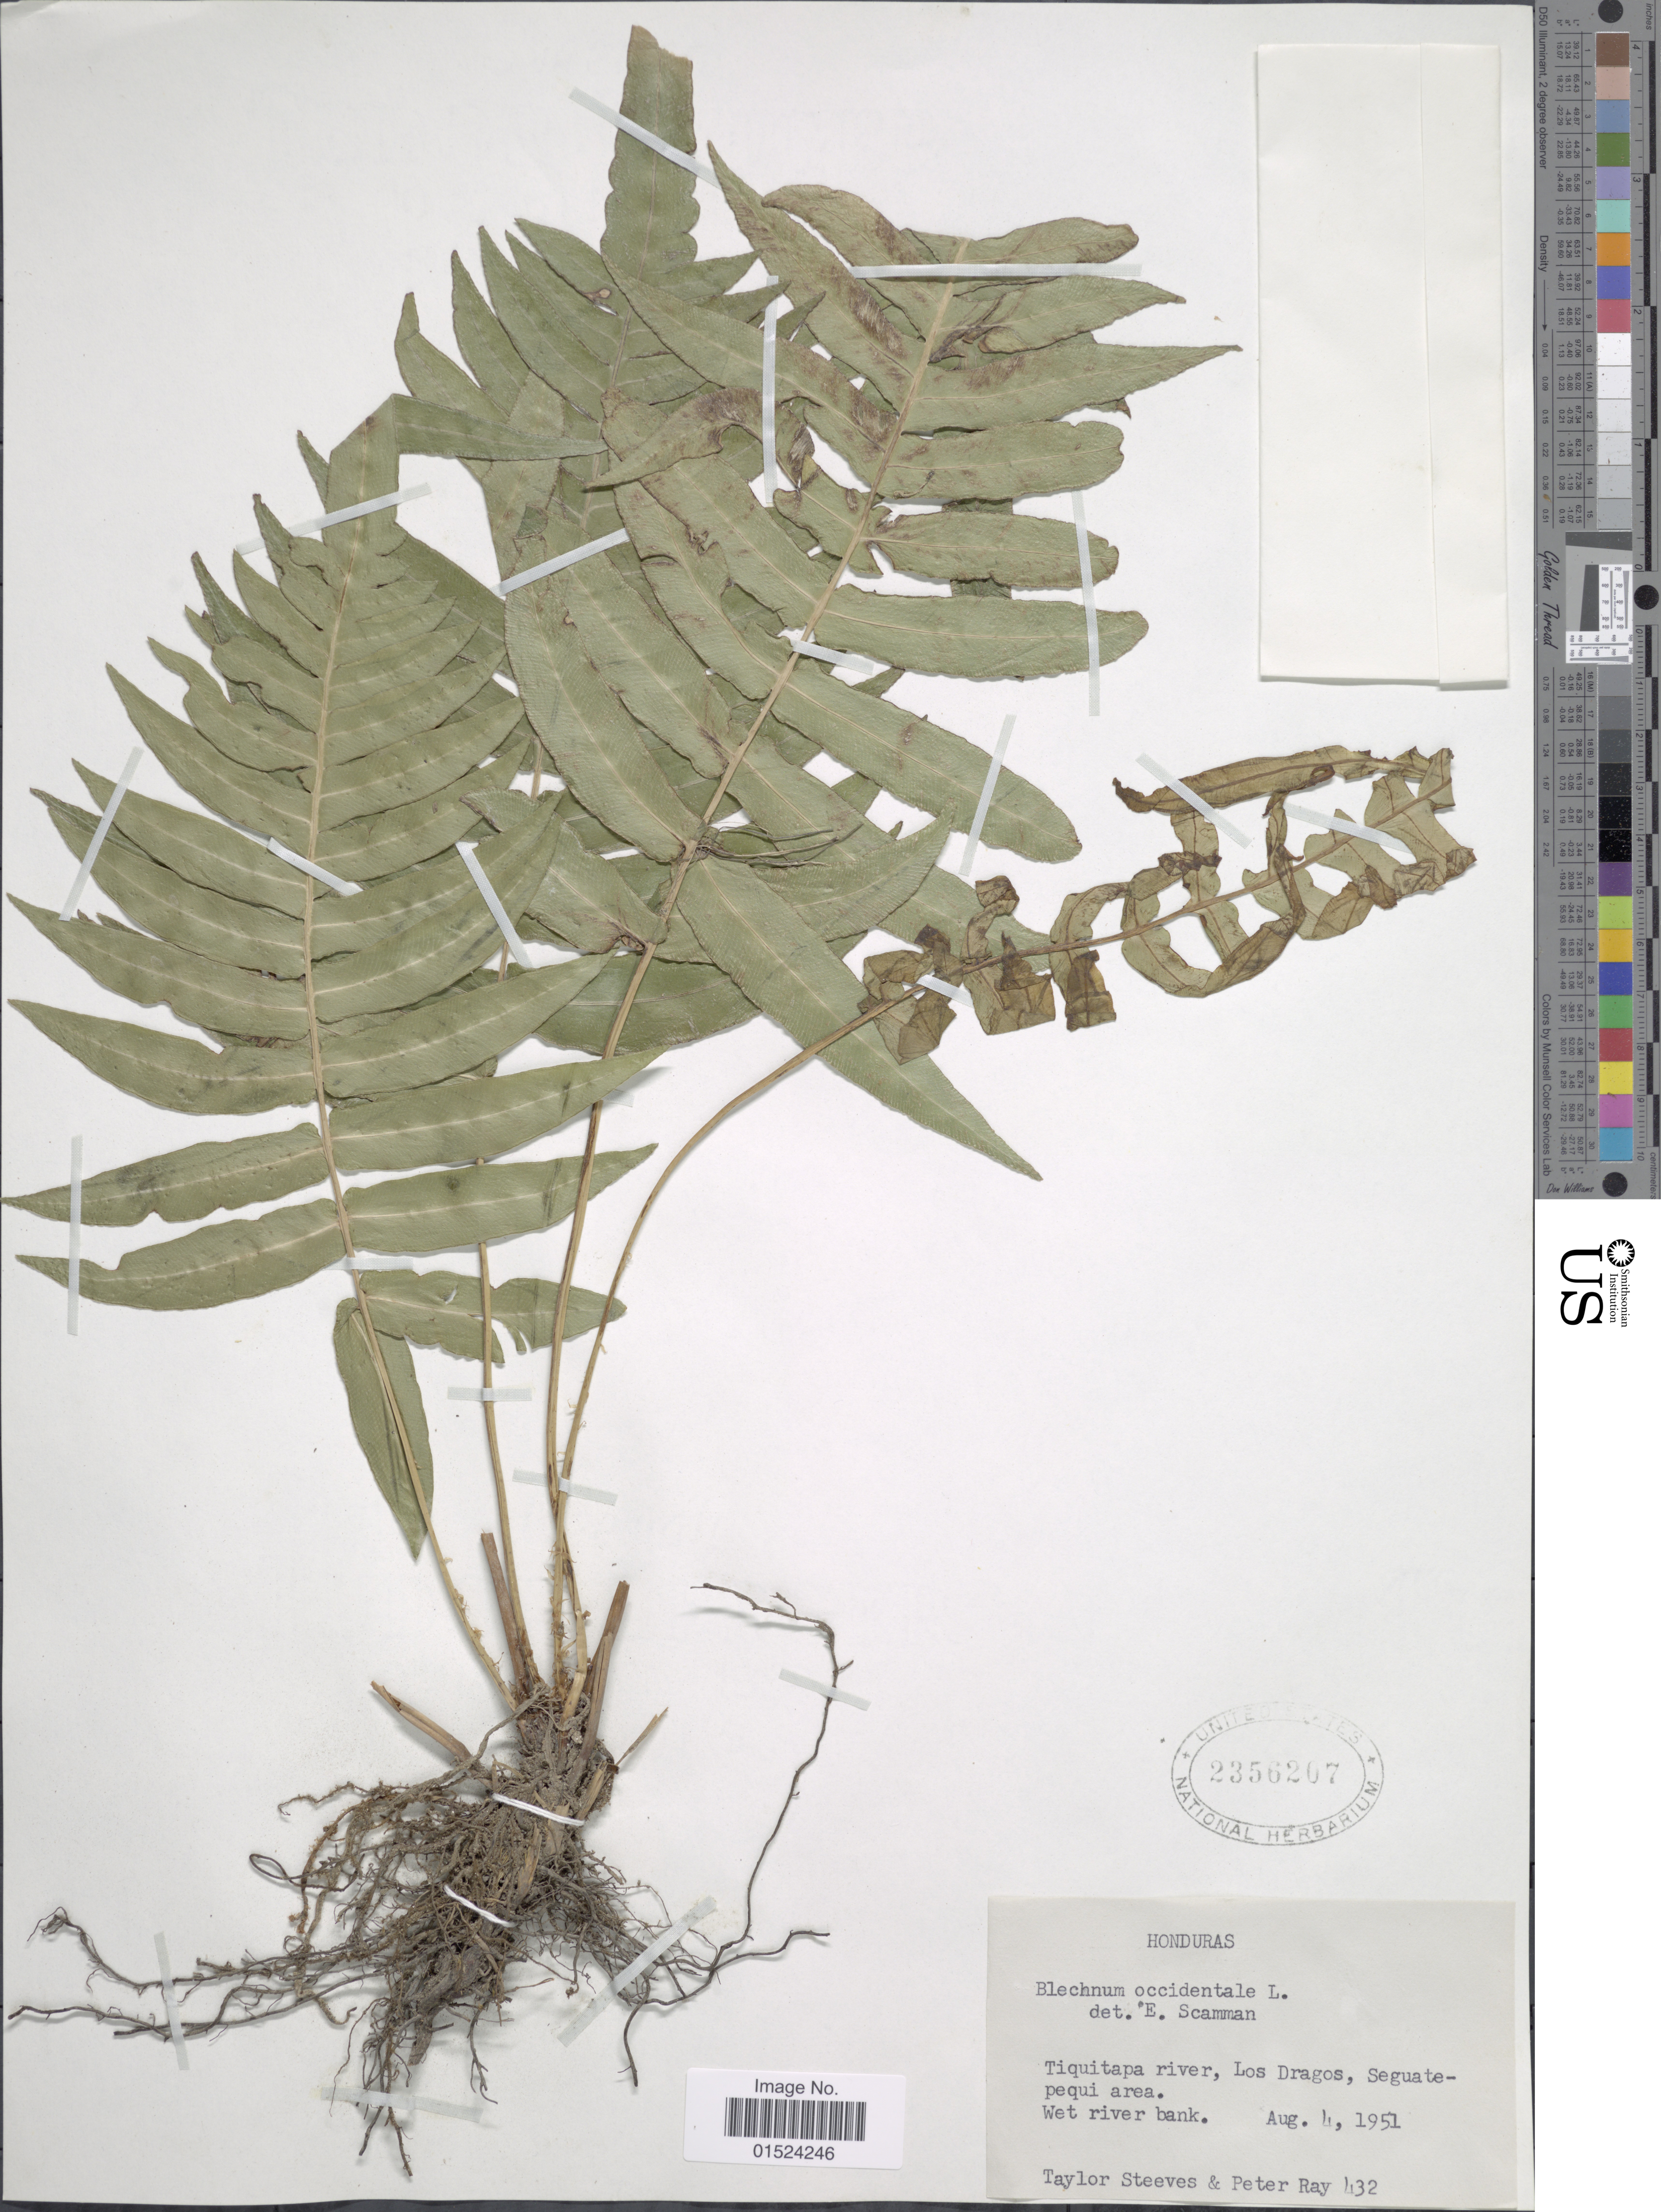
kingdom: Plantae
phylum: Tracheophyta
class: Polypodiopsida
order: Polypodiales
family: Blechnaceae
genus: Blechnum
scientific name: Blechnum occidentale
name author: L.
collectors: T. Steeves & P. Ray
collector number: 432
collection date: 1951-08-04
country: Honduras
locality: Tiquitapa river, Los Dragos, Seguatepequi area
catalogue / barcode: US 2356207